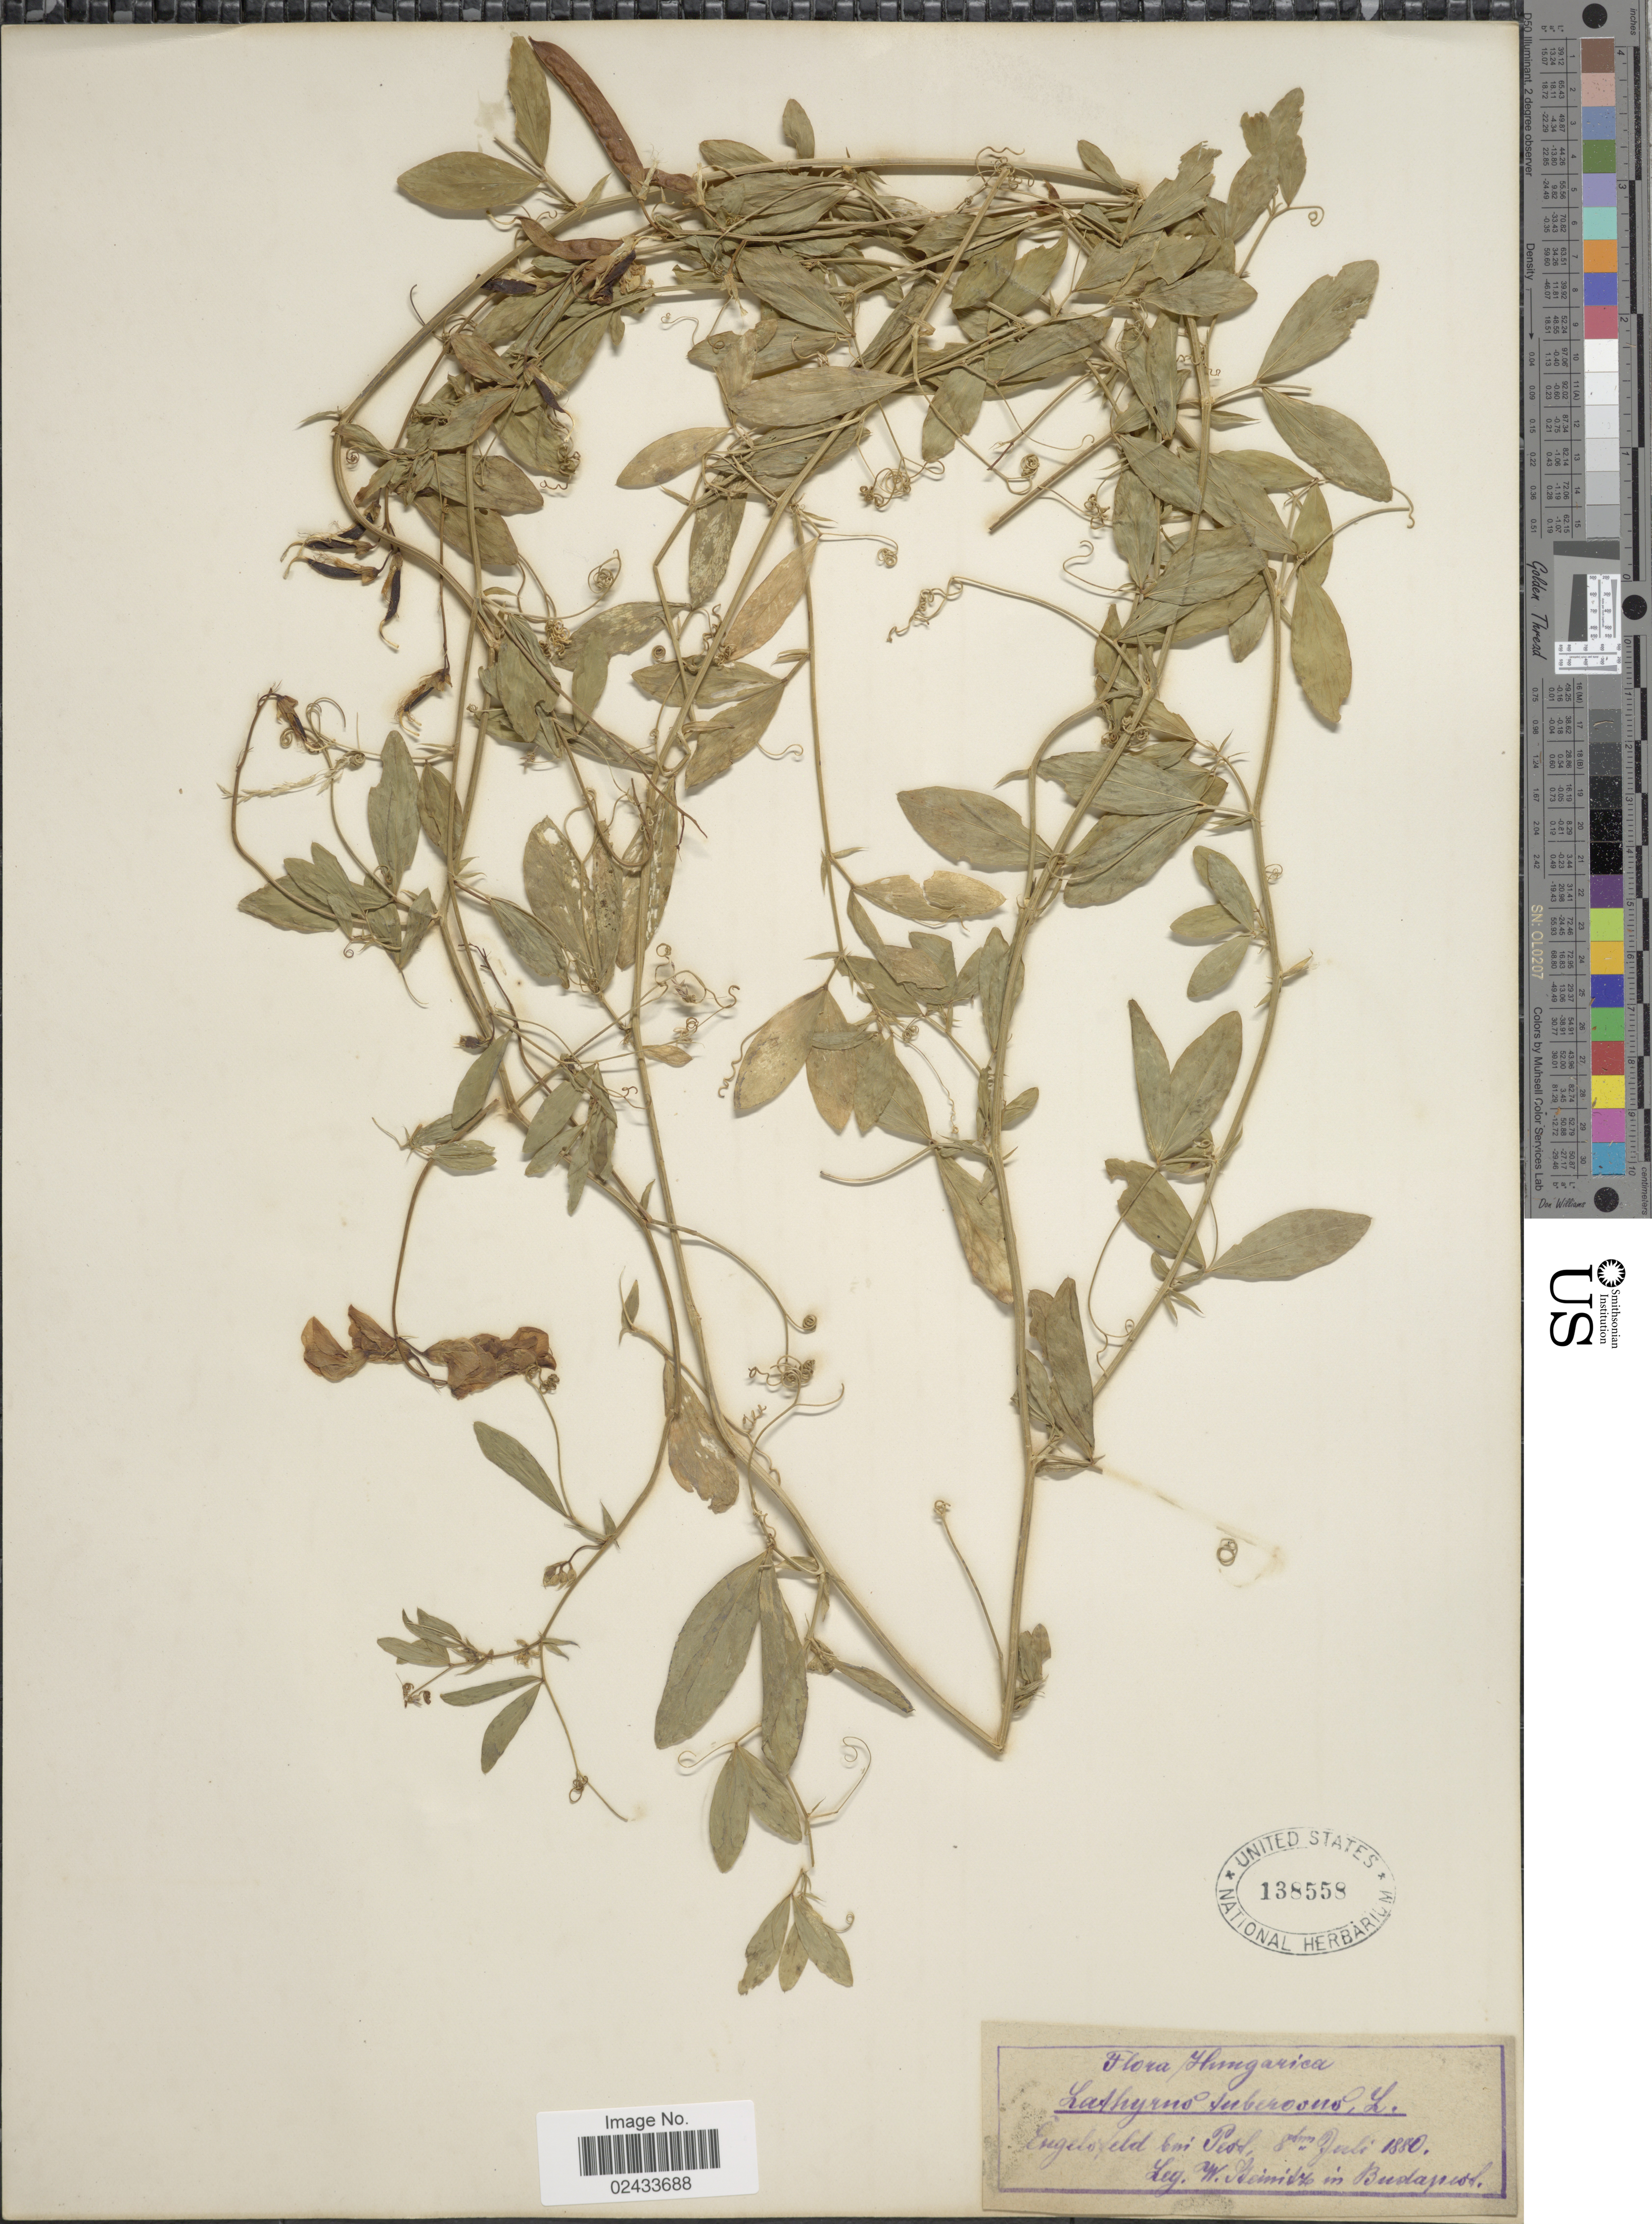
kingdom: Plantae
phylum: Tracheophyta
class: Magnoliopsida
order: Fabales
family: Fabaceae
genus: Lathyrus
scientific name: Lathyrus tuberosus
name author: L.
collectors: W. Steinitz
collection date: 1880-07-08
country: Hungary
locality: Engelsfeld bui Perl. [interpreted]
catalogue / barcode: US 138558